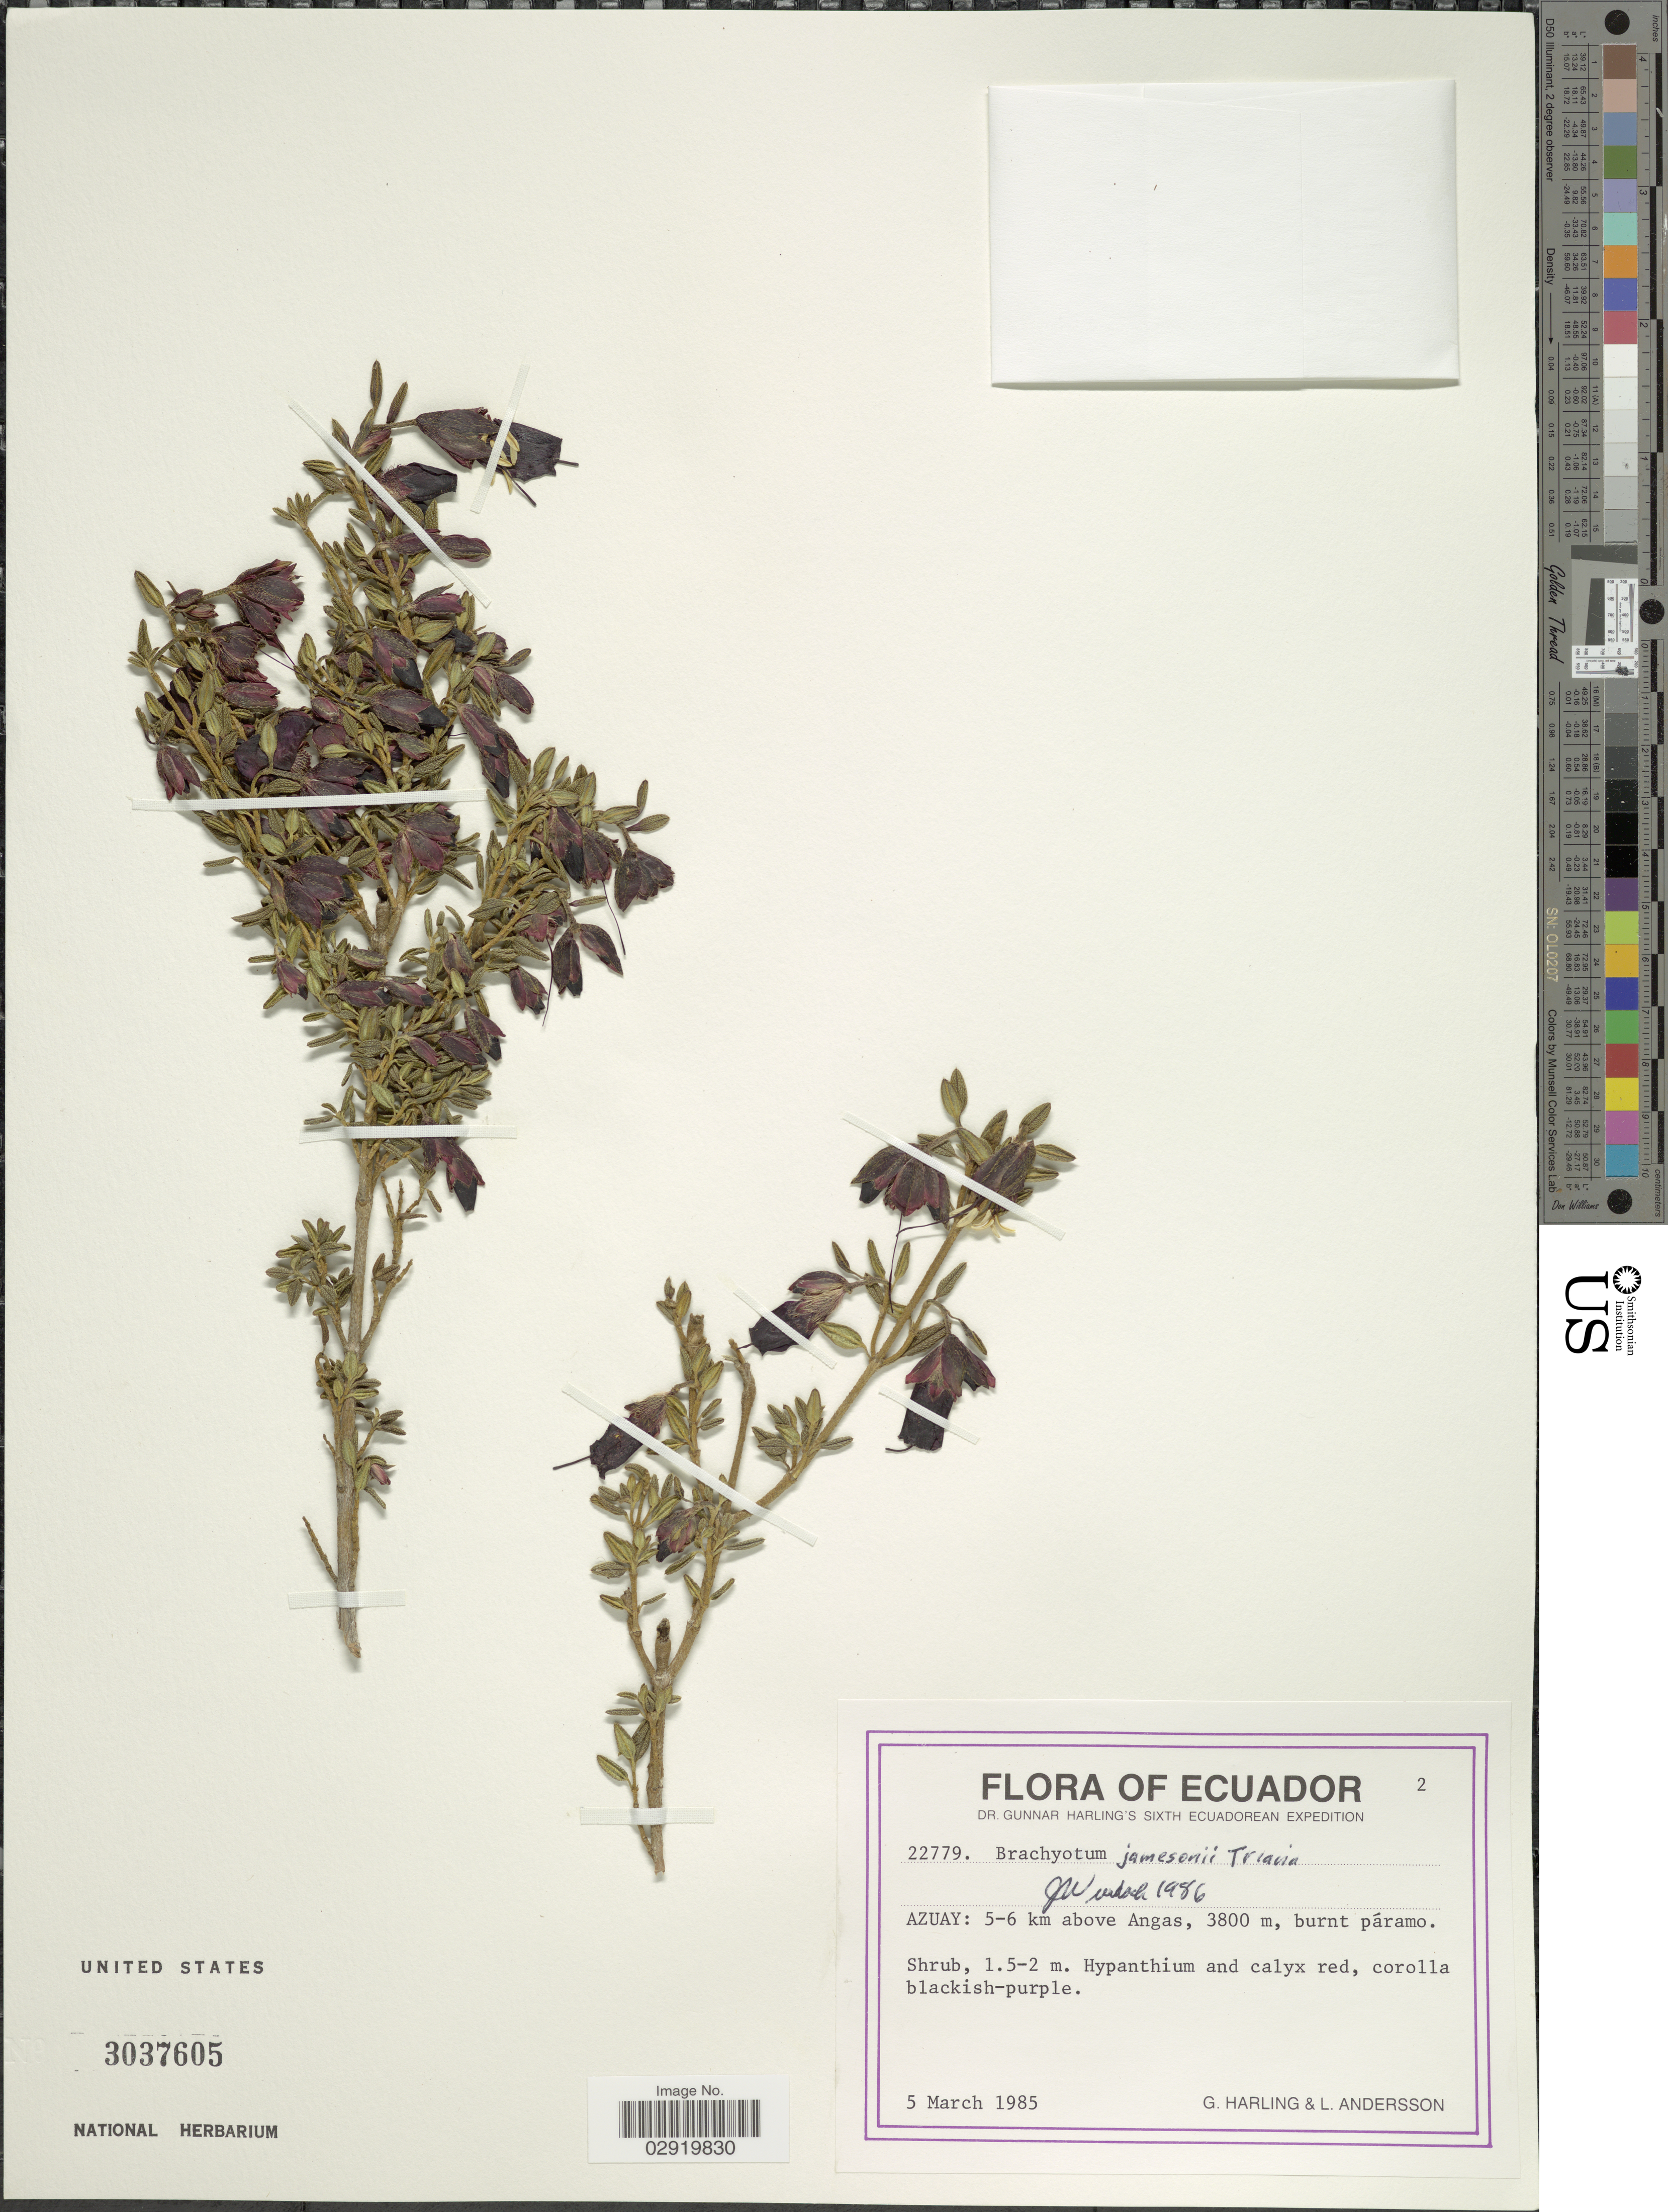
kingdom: Plantae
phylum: Tracheophyta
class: Magnoliopsida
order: Myrtales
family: Melastomataceae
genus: Brachyotum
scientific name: Brachyotum jamesonii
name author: Triana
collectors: G. Harling & L. Andersson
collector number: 22779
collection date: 1985-03-05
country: Ecuador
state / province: Azuay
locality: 5-6 km above Angas.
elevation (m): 3800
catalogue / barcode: US 3037605